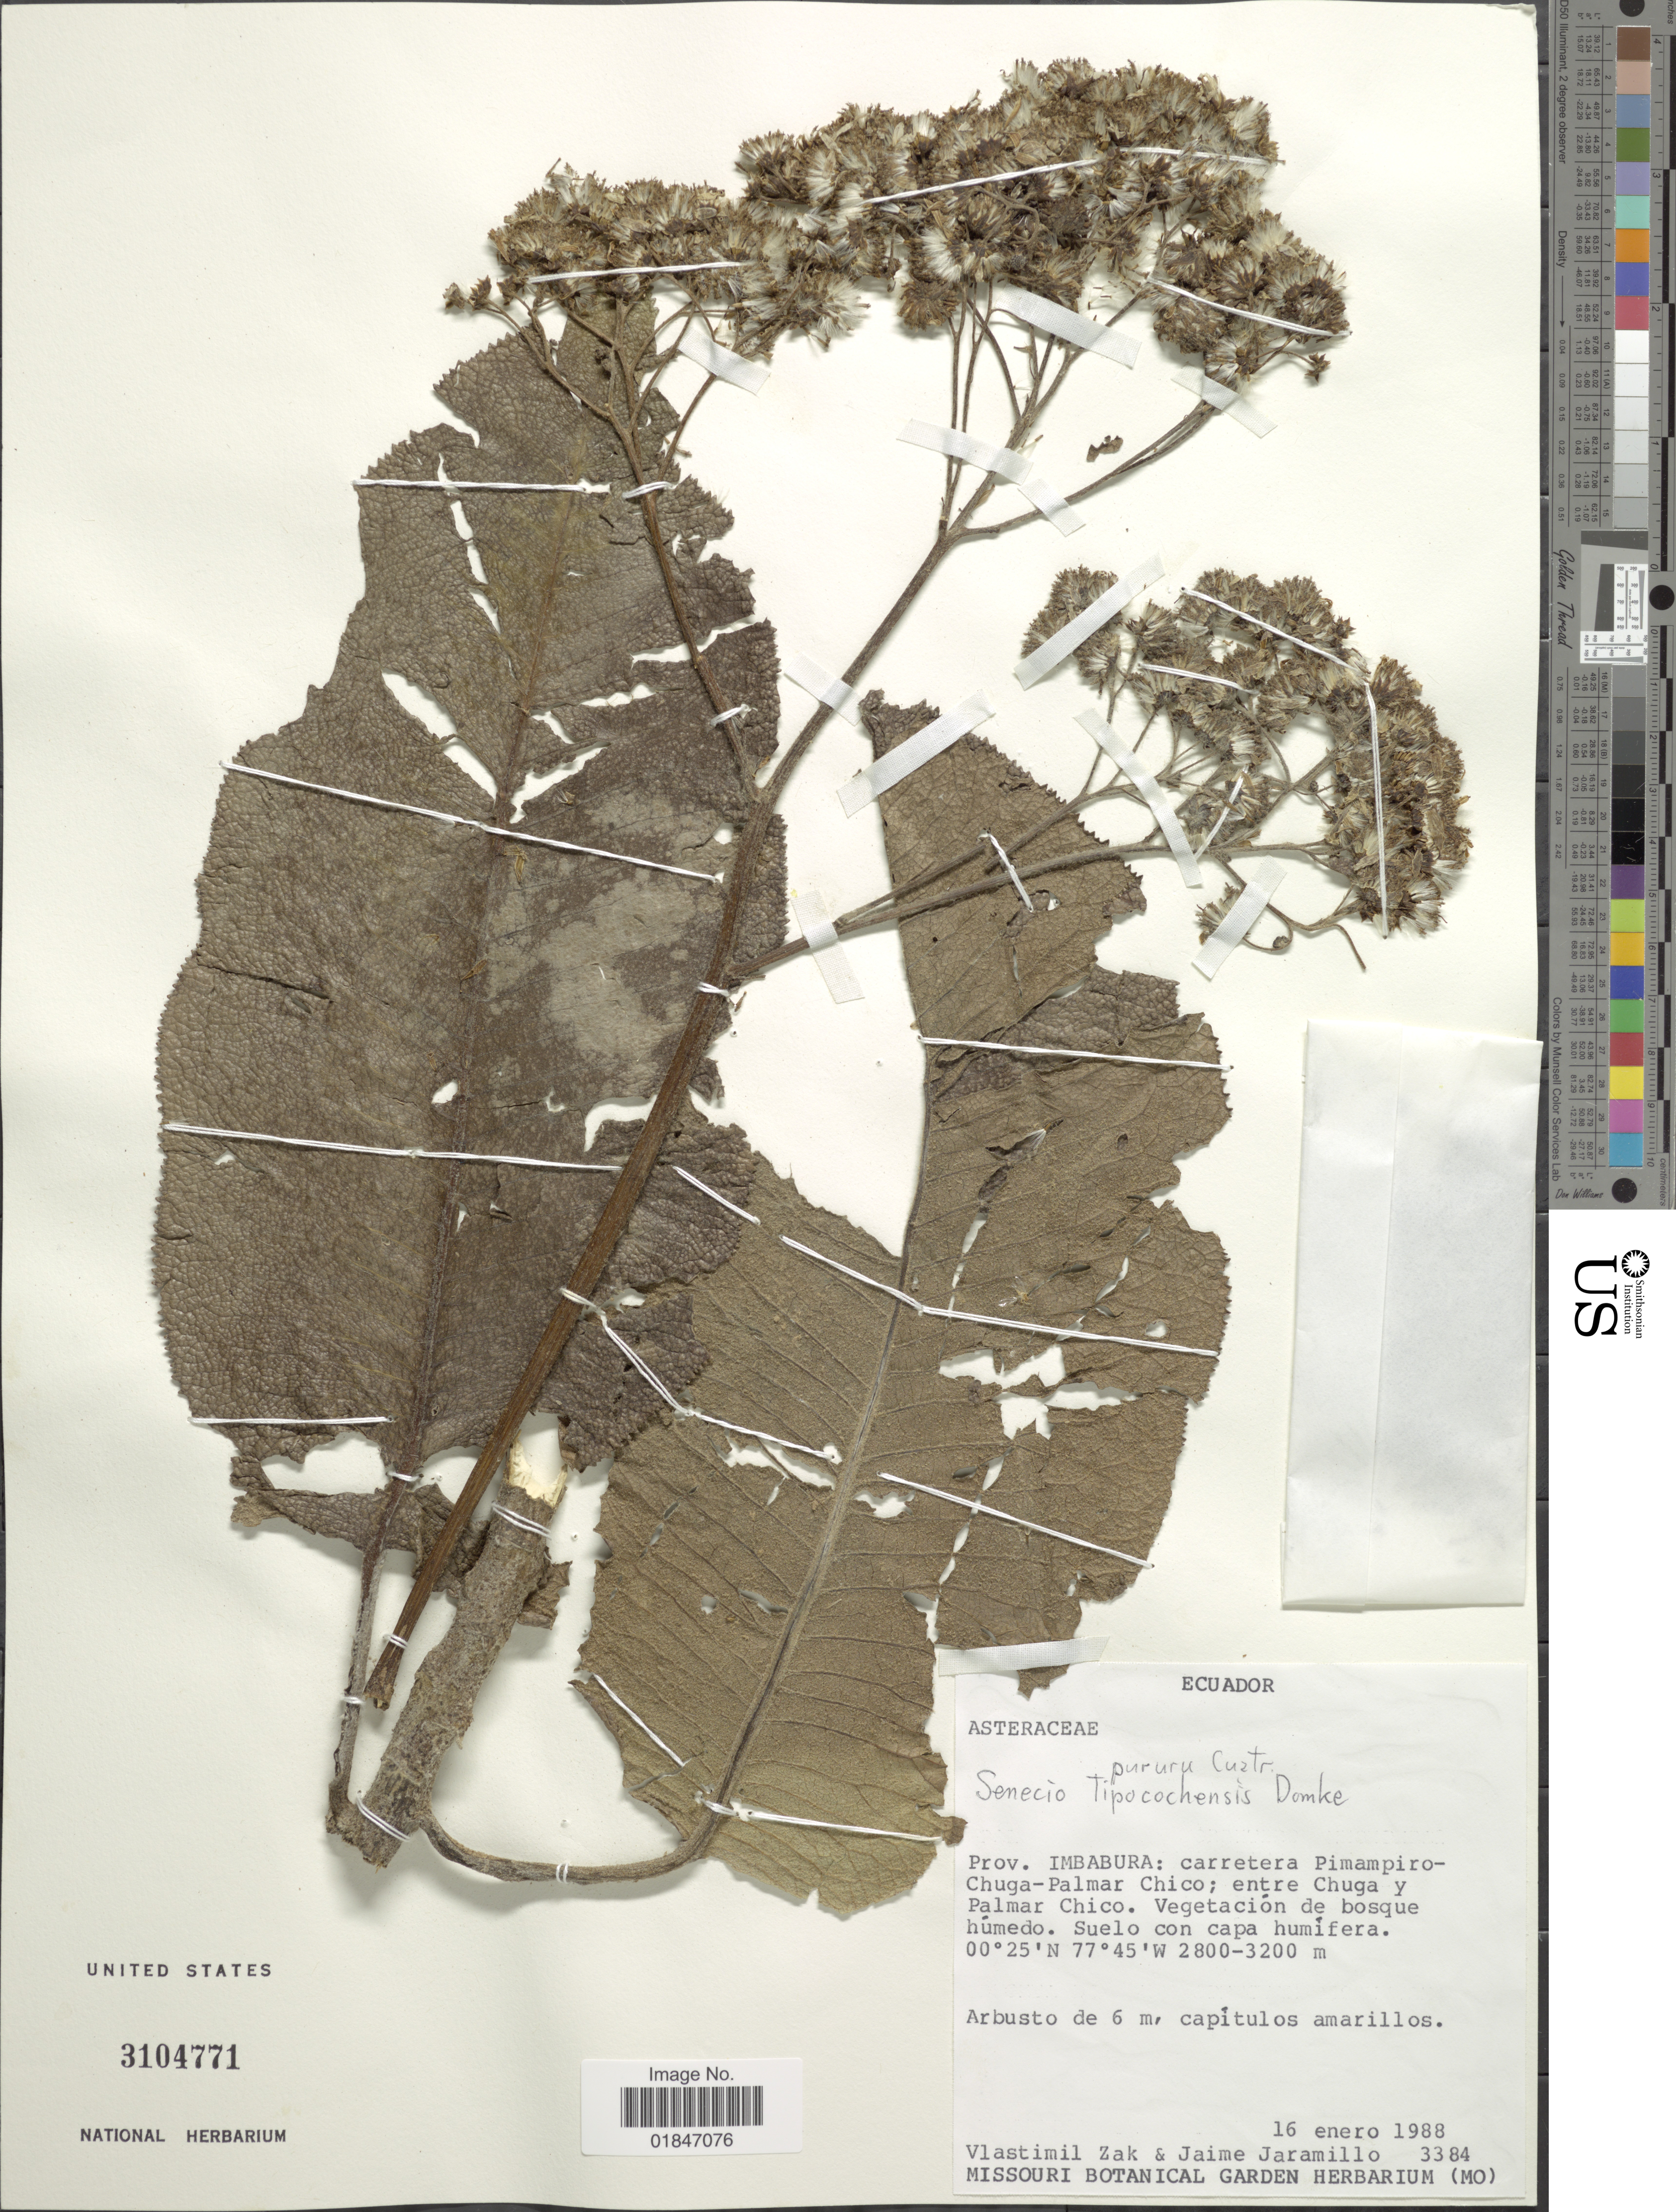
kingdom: Plantae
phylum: Tracheophyta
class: Magnoliopsida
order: Asterales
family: Asteraceae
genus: Dendrophorbium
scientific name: Dendrophorbium tipocochense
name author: (Domke) B. Nord.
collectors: V. Zak & J. Jaramillo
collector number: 3384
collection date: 1988-01-16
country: Ecuador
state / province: Imbabura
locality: Prov. Imbabura: Carretera Pinampiro-Chuga y Palmar Chico.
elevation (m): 2800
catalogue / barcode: US 3104771